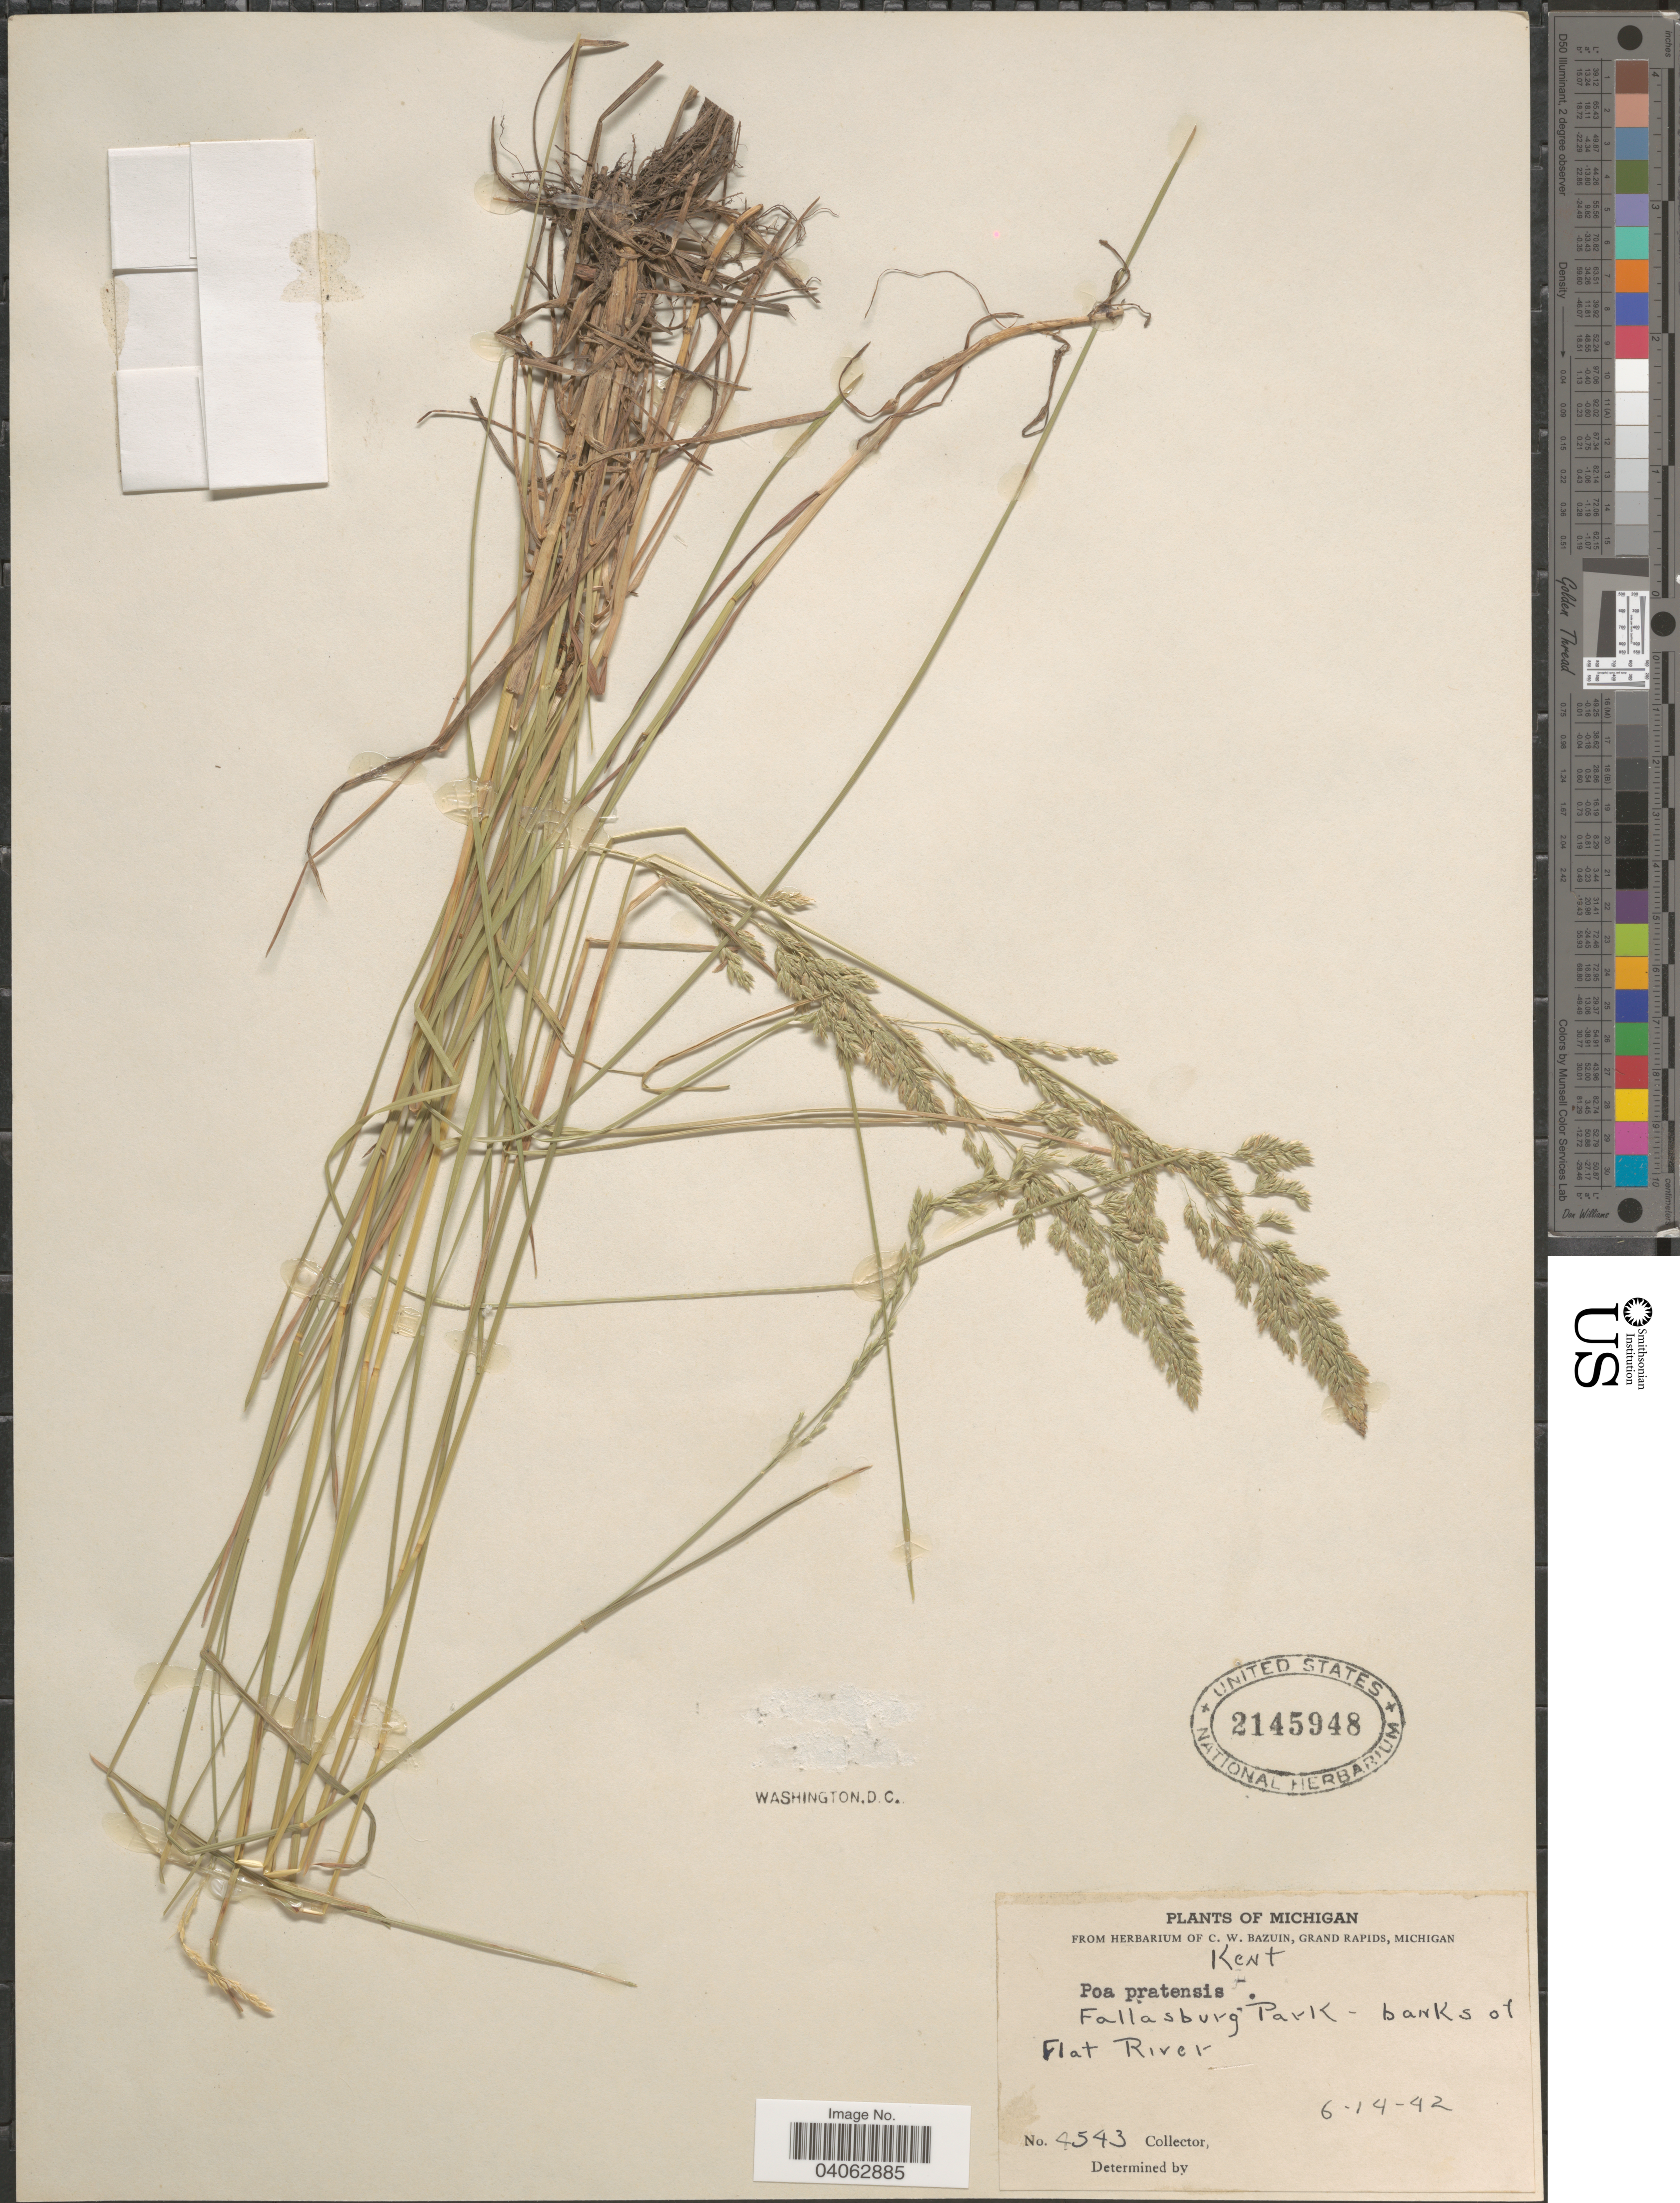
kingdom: Plantae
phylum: Tracheophyta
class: Liliopsida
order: Poales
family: Poaceae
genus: Poa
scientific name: Poa pratensis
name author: L.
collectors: Ex herb. C. W. Bazuin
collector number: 4543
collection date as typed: Transcribed d/m/y: 14/6/42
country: United States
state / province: Michigan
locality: Kent. Fallasburg Park - banks of Flat River.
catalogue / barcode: US 2145948